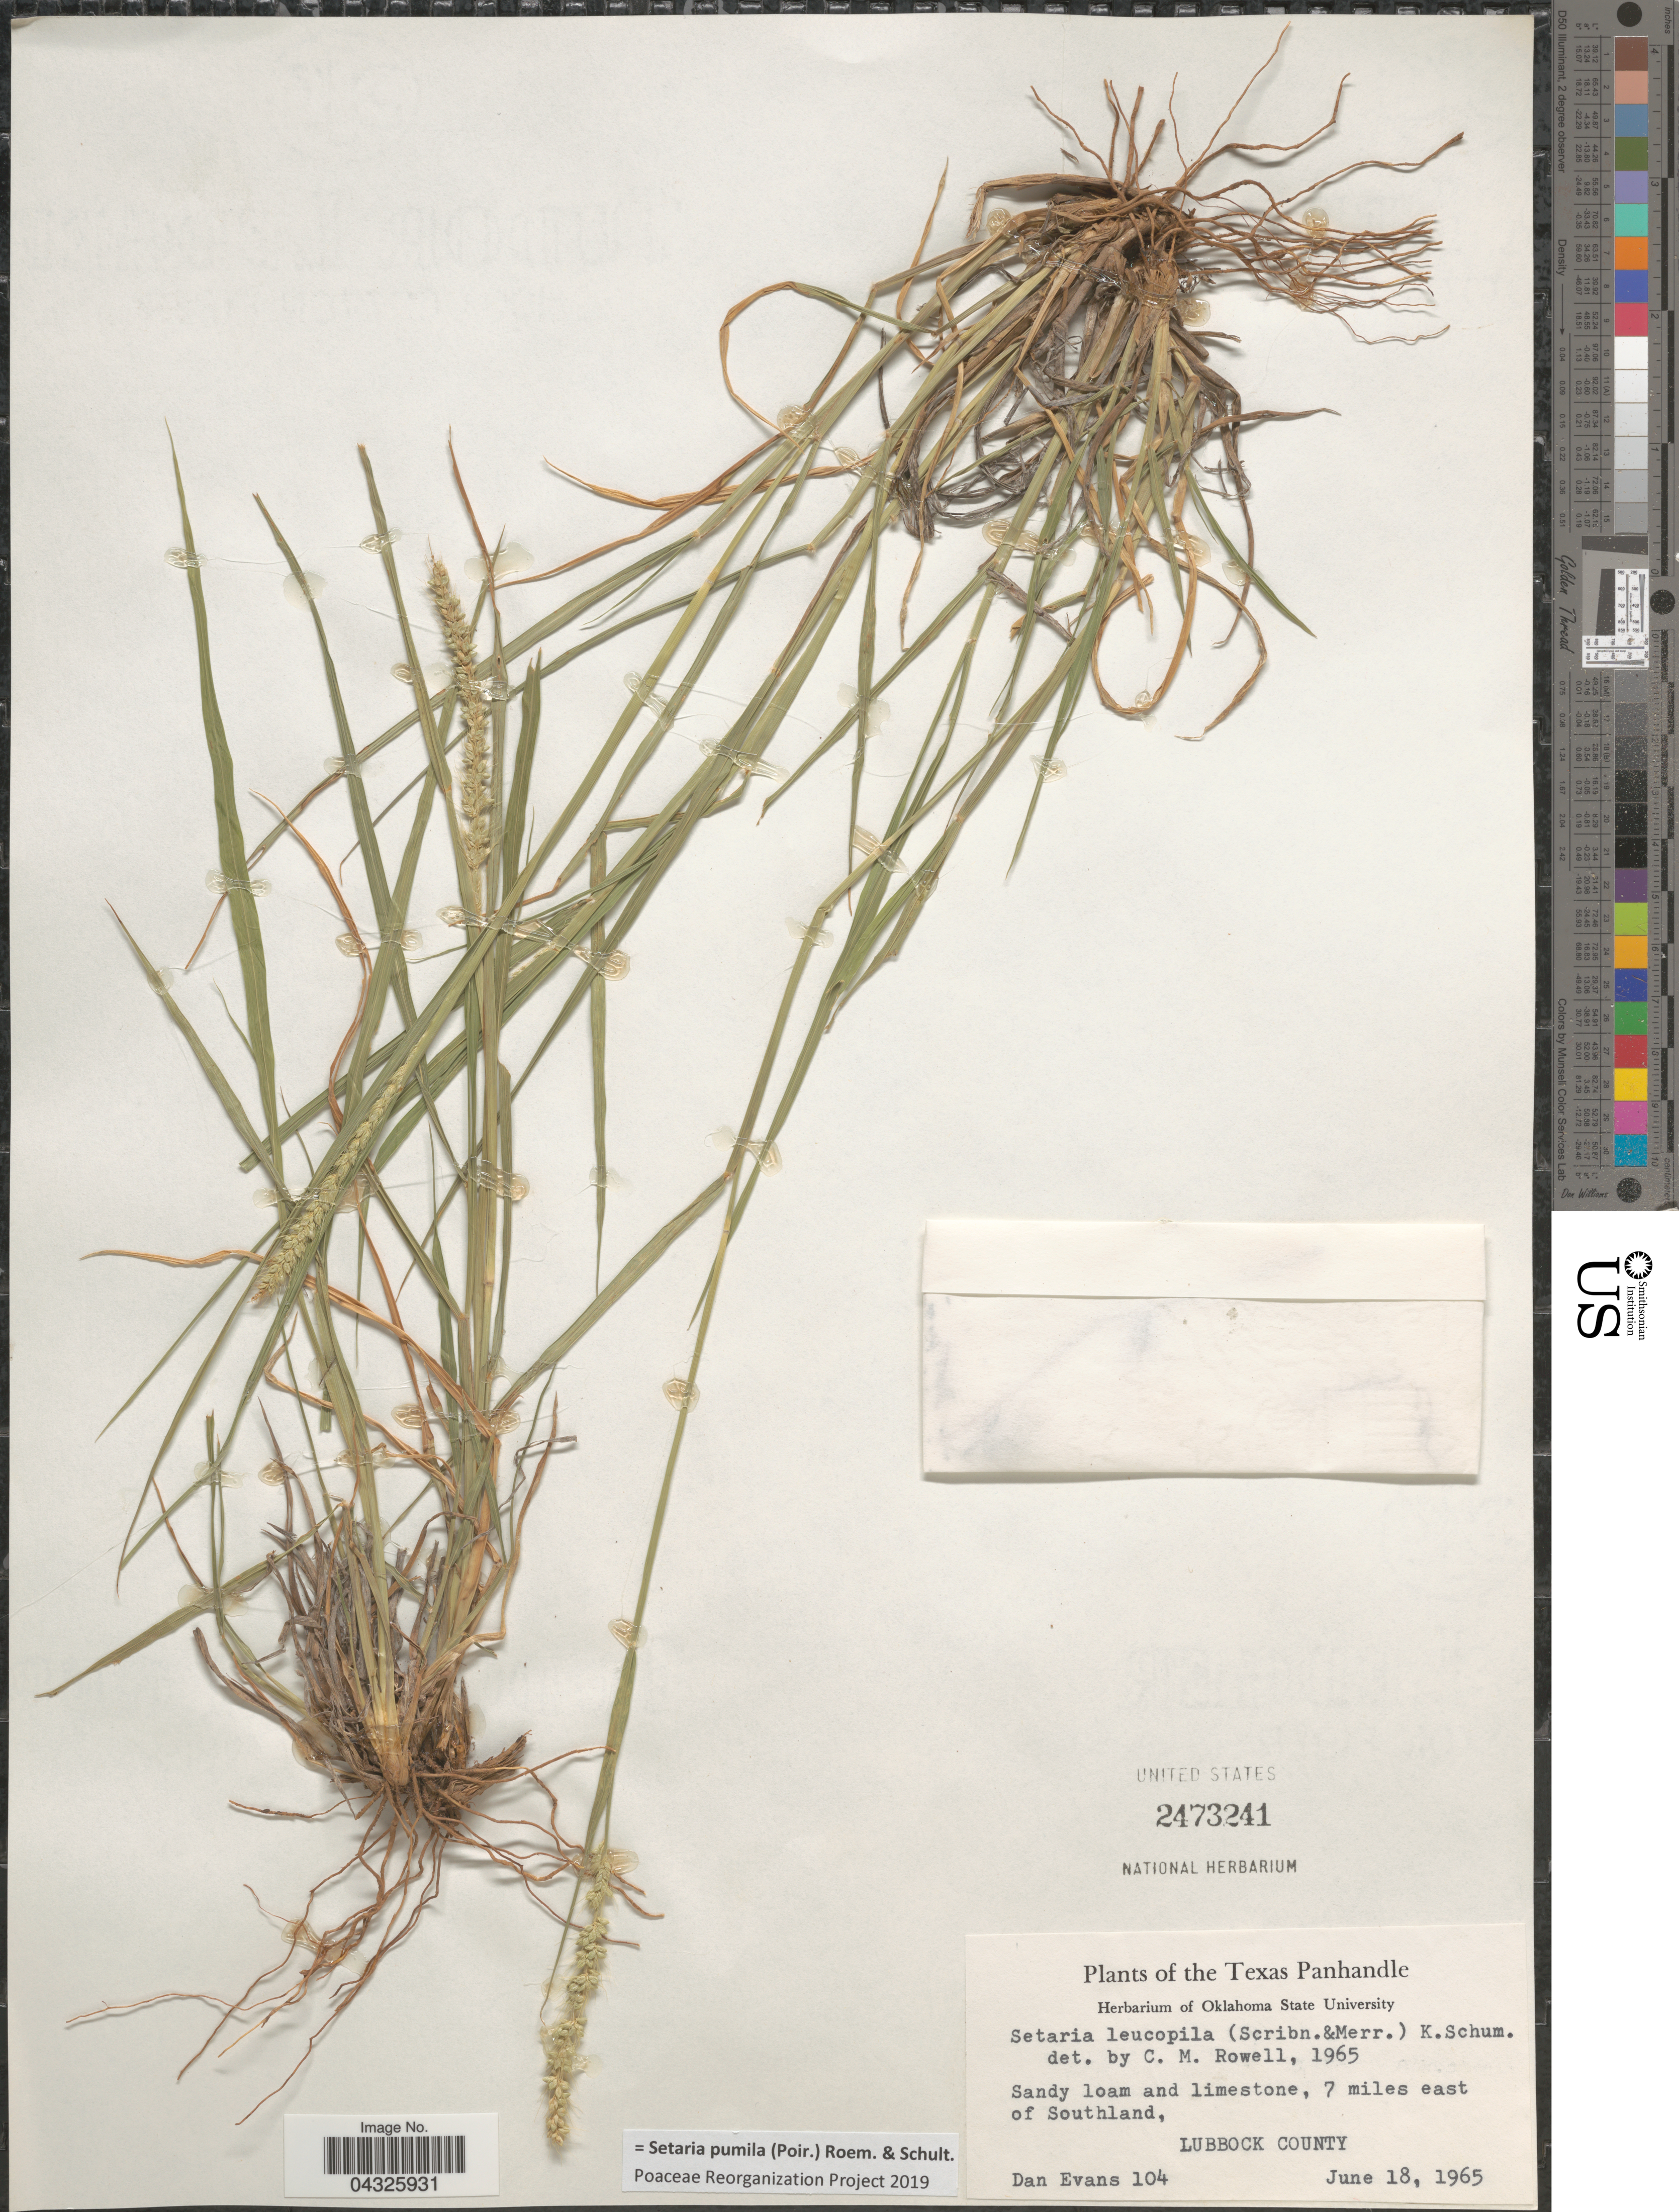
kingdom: Plantae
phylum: Tracheophyta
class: Liliopsida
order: Poales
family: Poaceae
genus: Setaria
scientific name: Setaria pumila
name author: (Poir.) Roem. & Schult.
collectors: D. Evans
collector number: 104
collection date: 1965-06-18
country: United States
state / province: Texas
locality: Texas Panhandle [unsure placement] Sandy loam and limestone, 7 miles east of Southland, Lubbock County.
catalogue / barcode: US 2473241